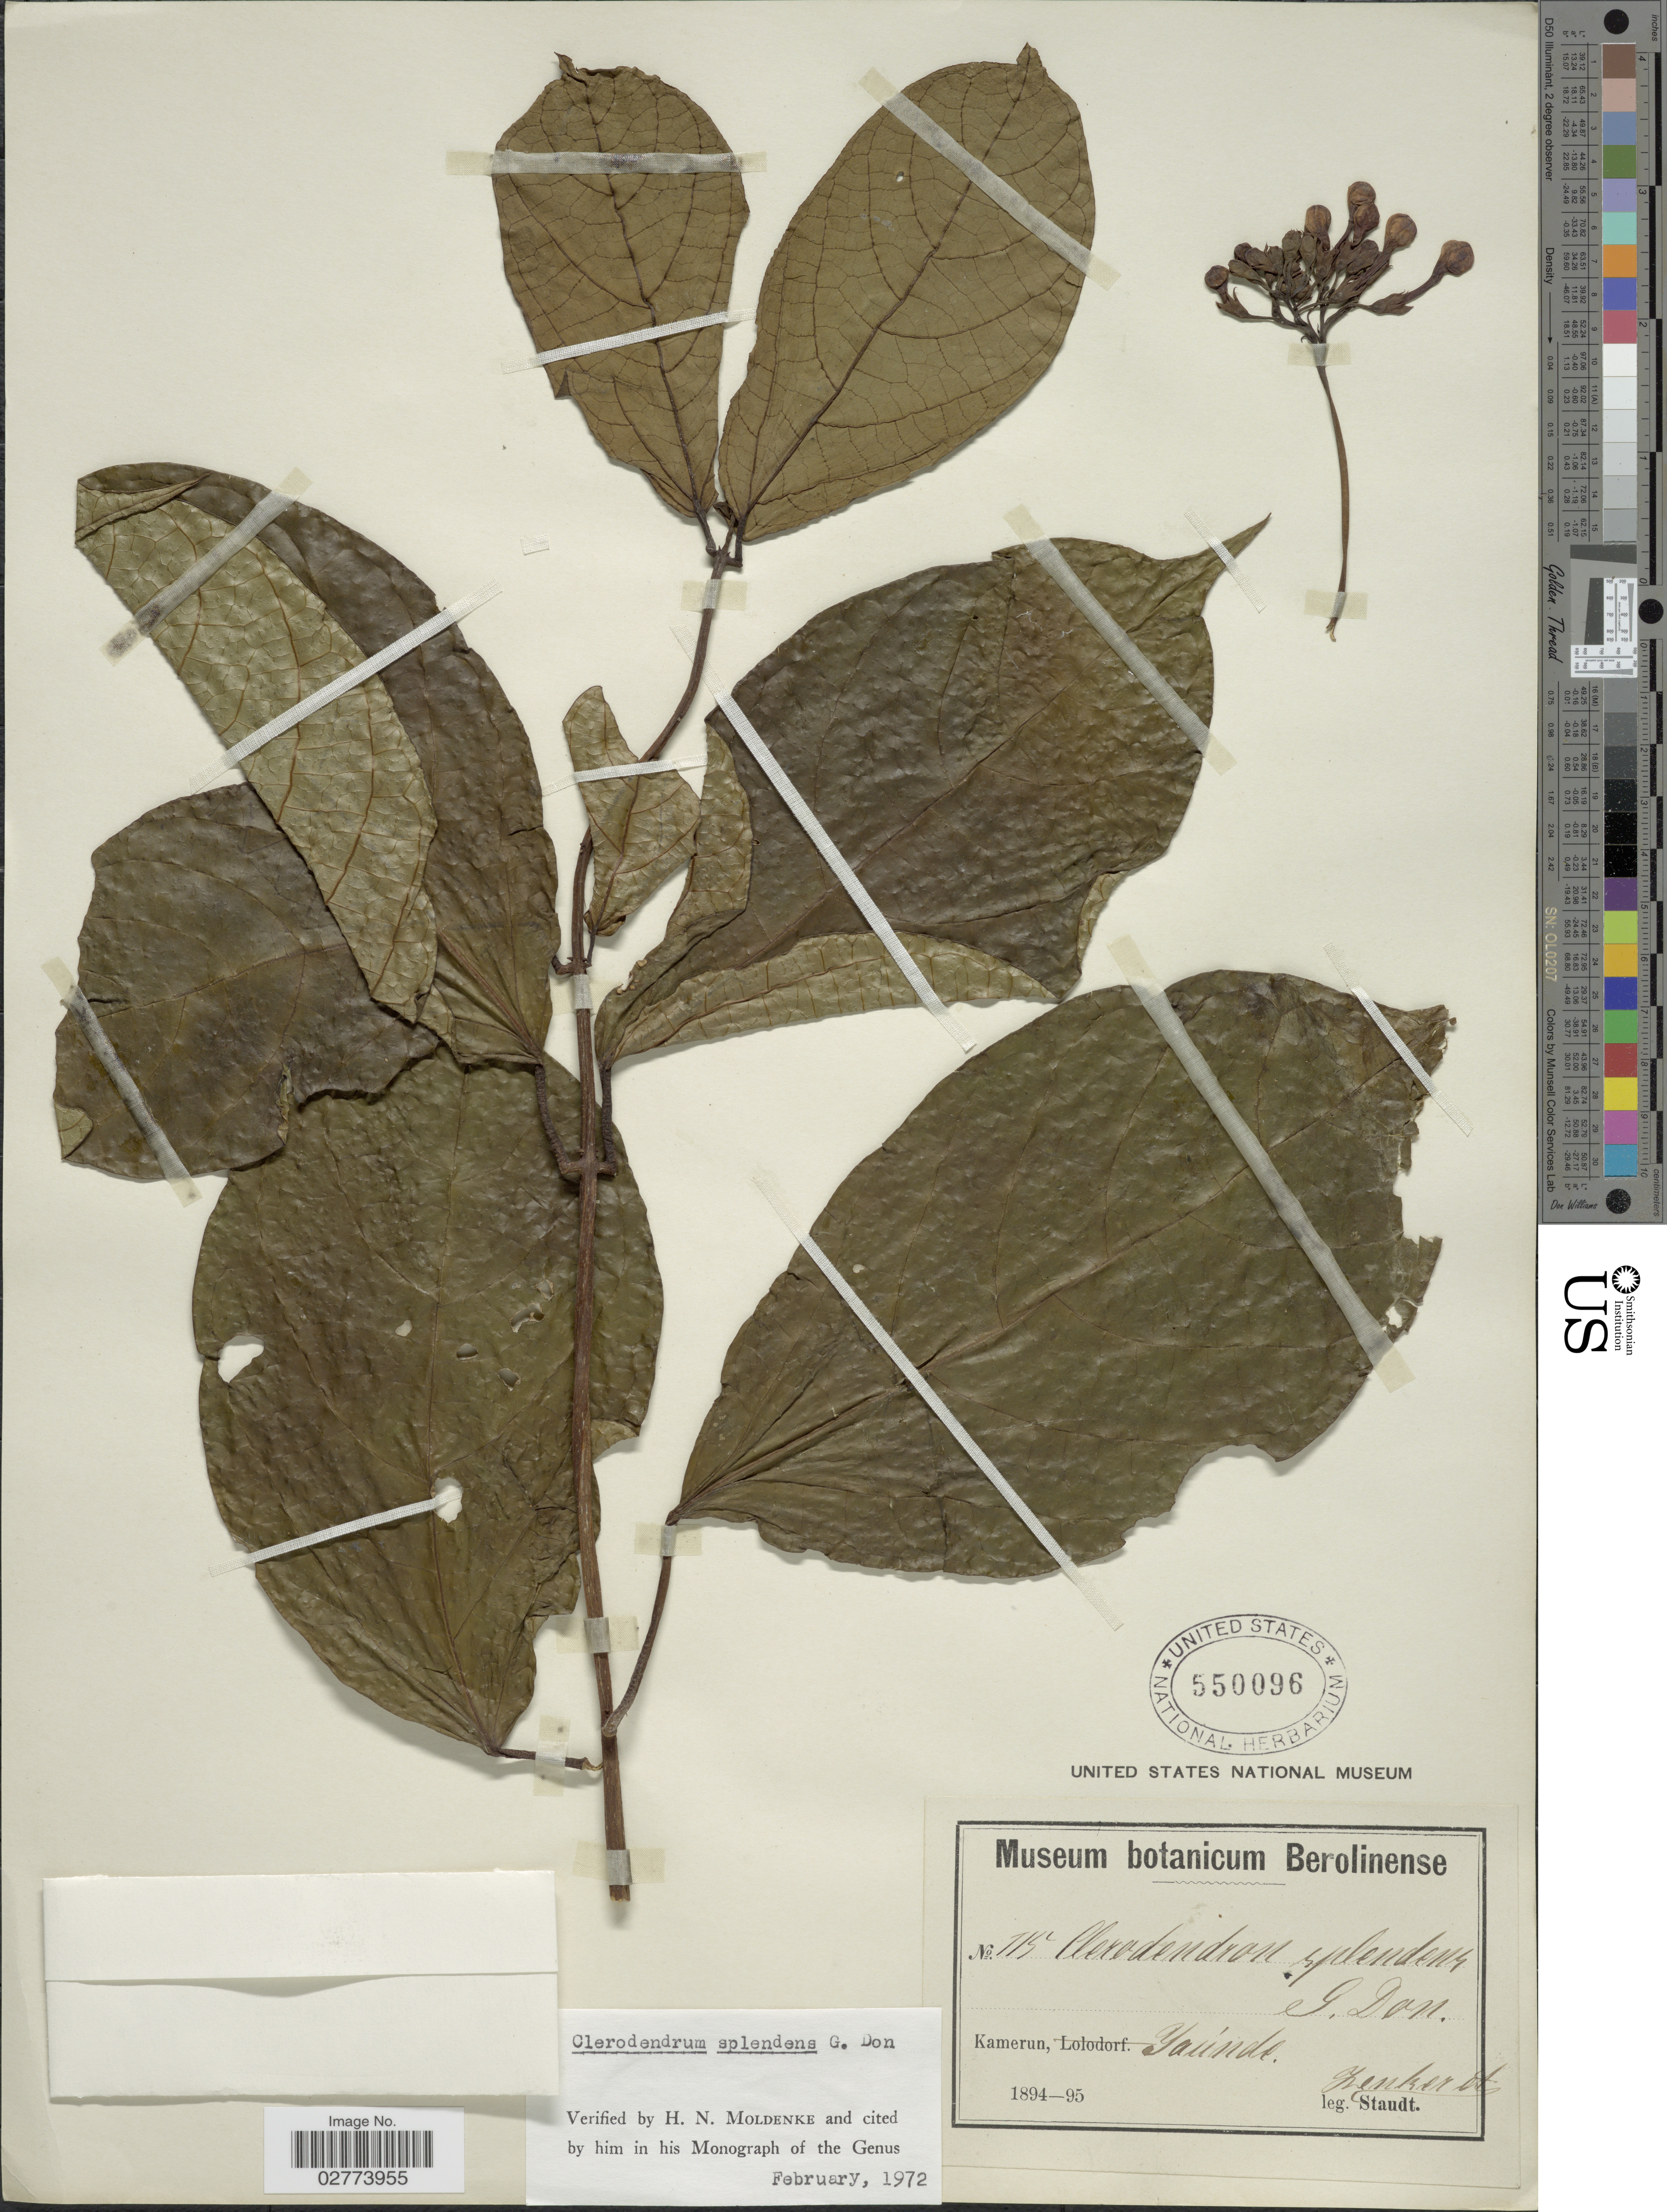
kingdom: Plantae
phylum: Tracheophyta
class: Magnoliopsida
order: Lamiales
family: Lamiaceae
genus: Clerodendrum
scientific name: Clerodendrum splendens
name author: G. Don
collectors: -. Staudt & Zenker, --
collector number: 115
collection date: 1894/1895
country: Cameroon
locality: Kamerun, Yaúnde.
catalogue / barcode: US 550096